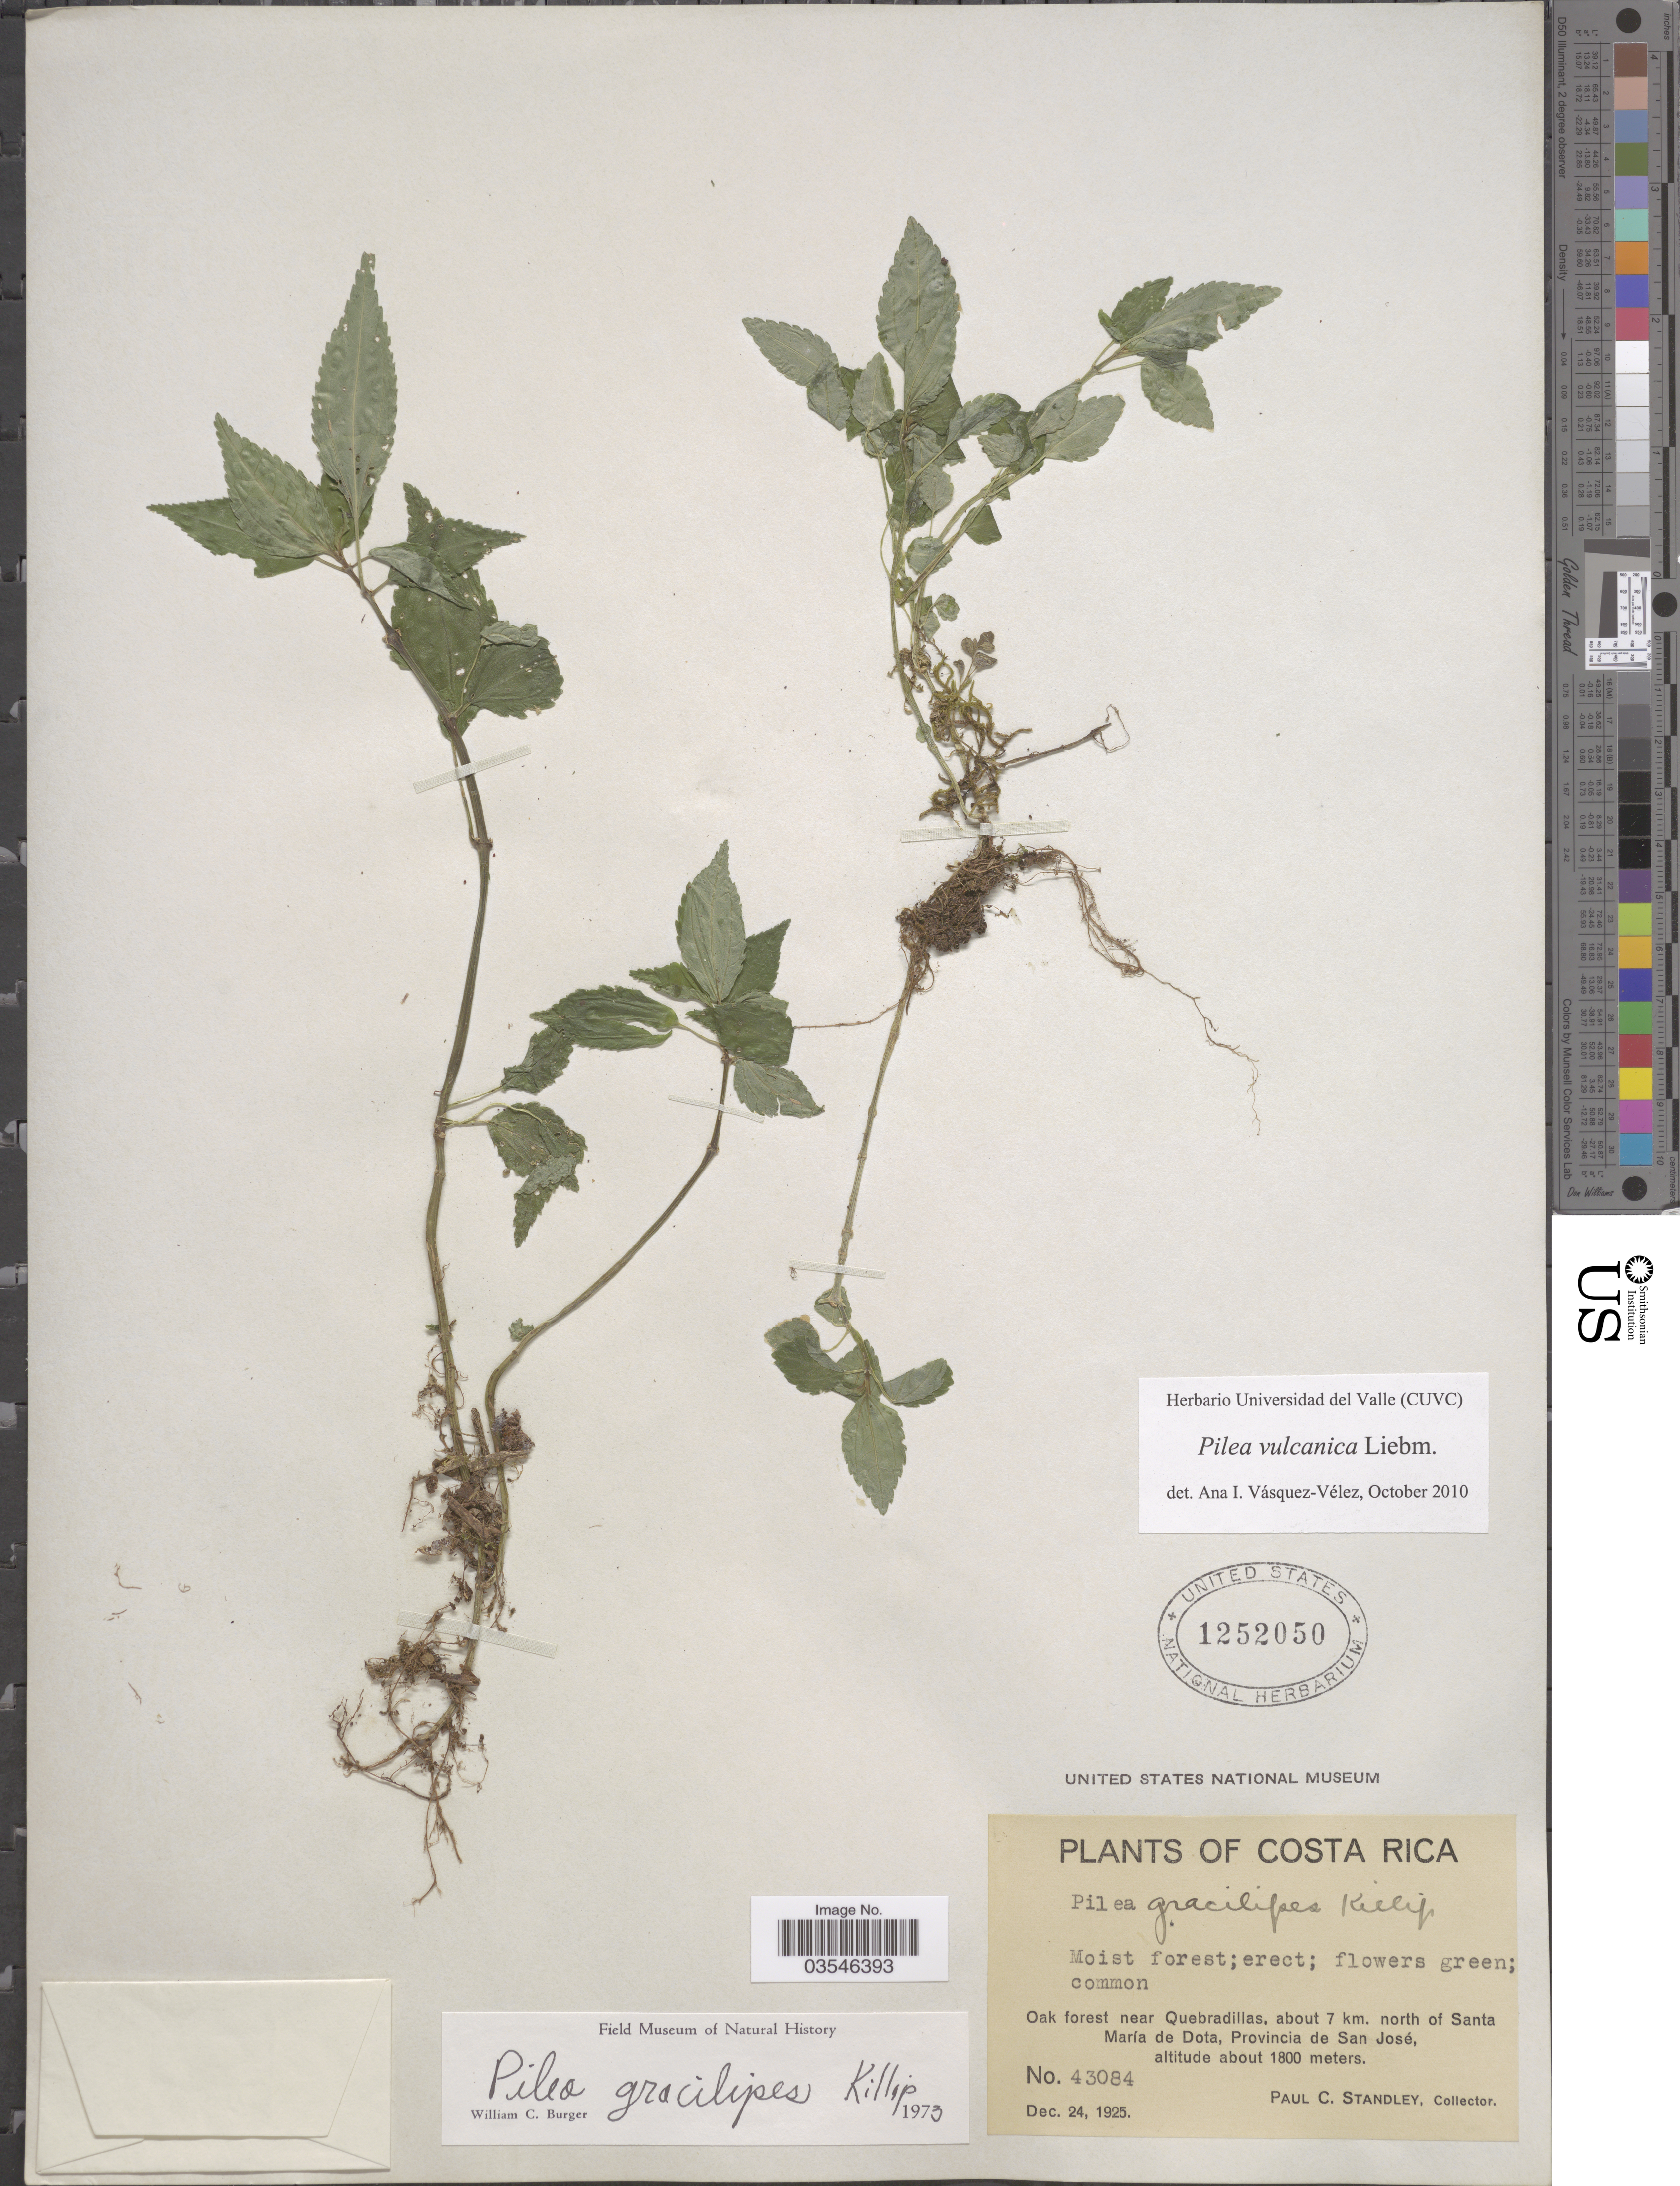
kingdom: Plantae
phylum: Tracheophyta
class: Magnoliopsida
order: Rosales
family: Urticaceae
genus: Pilea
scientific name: Pilea vulcanica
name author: Liebm.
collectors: P. C. Standley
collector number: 43084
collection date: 1925-12-24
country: Costa Rica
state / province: San José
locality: Oak forest near Quebradillas, about 7 km. north of Santa María de Dota.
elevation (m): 1800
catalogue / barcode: US 1252050